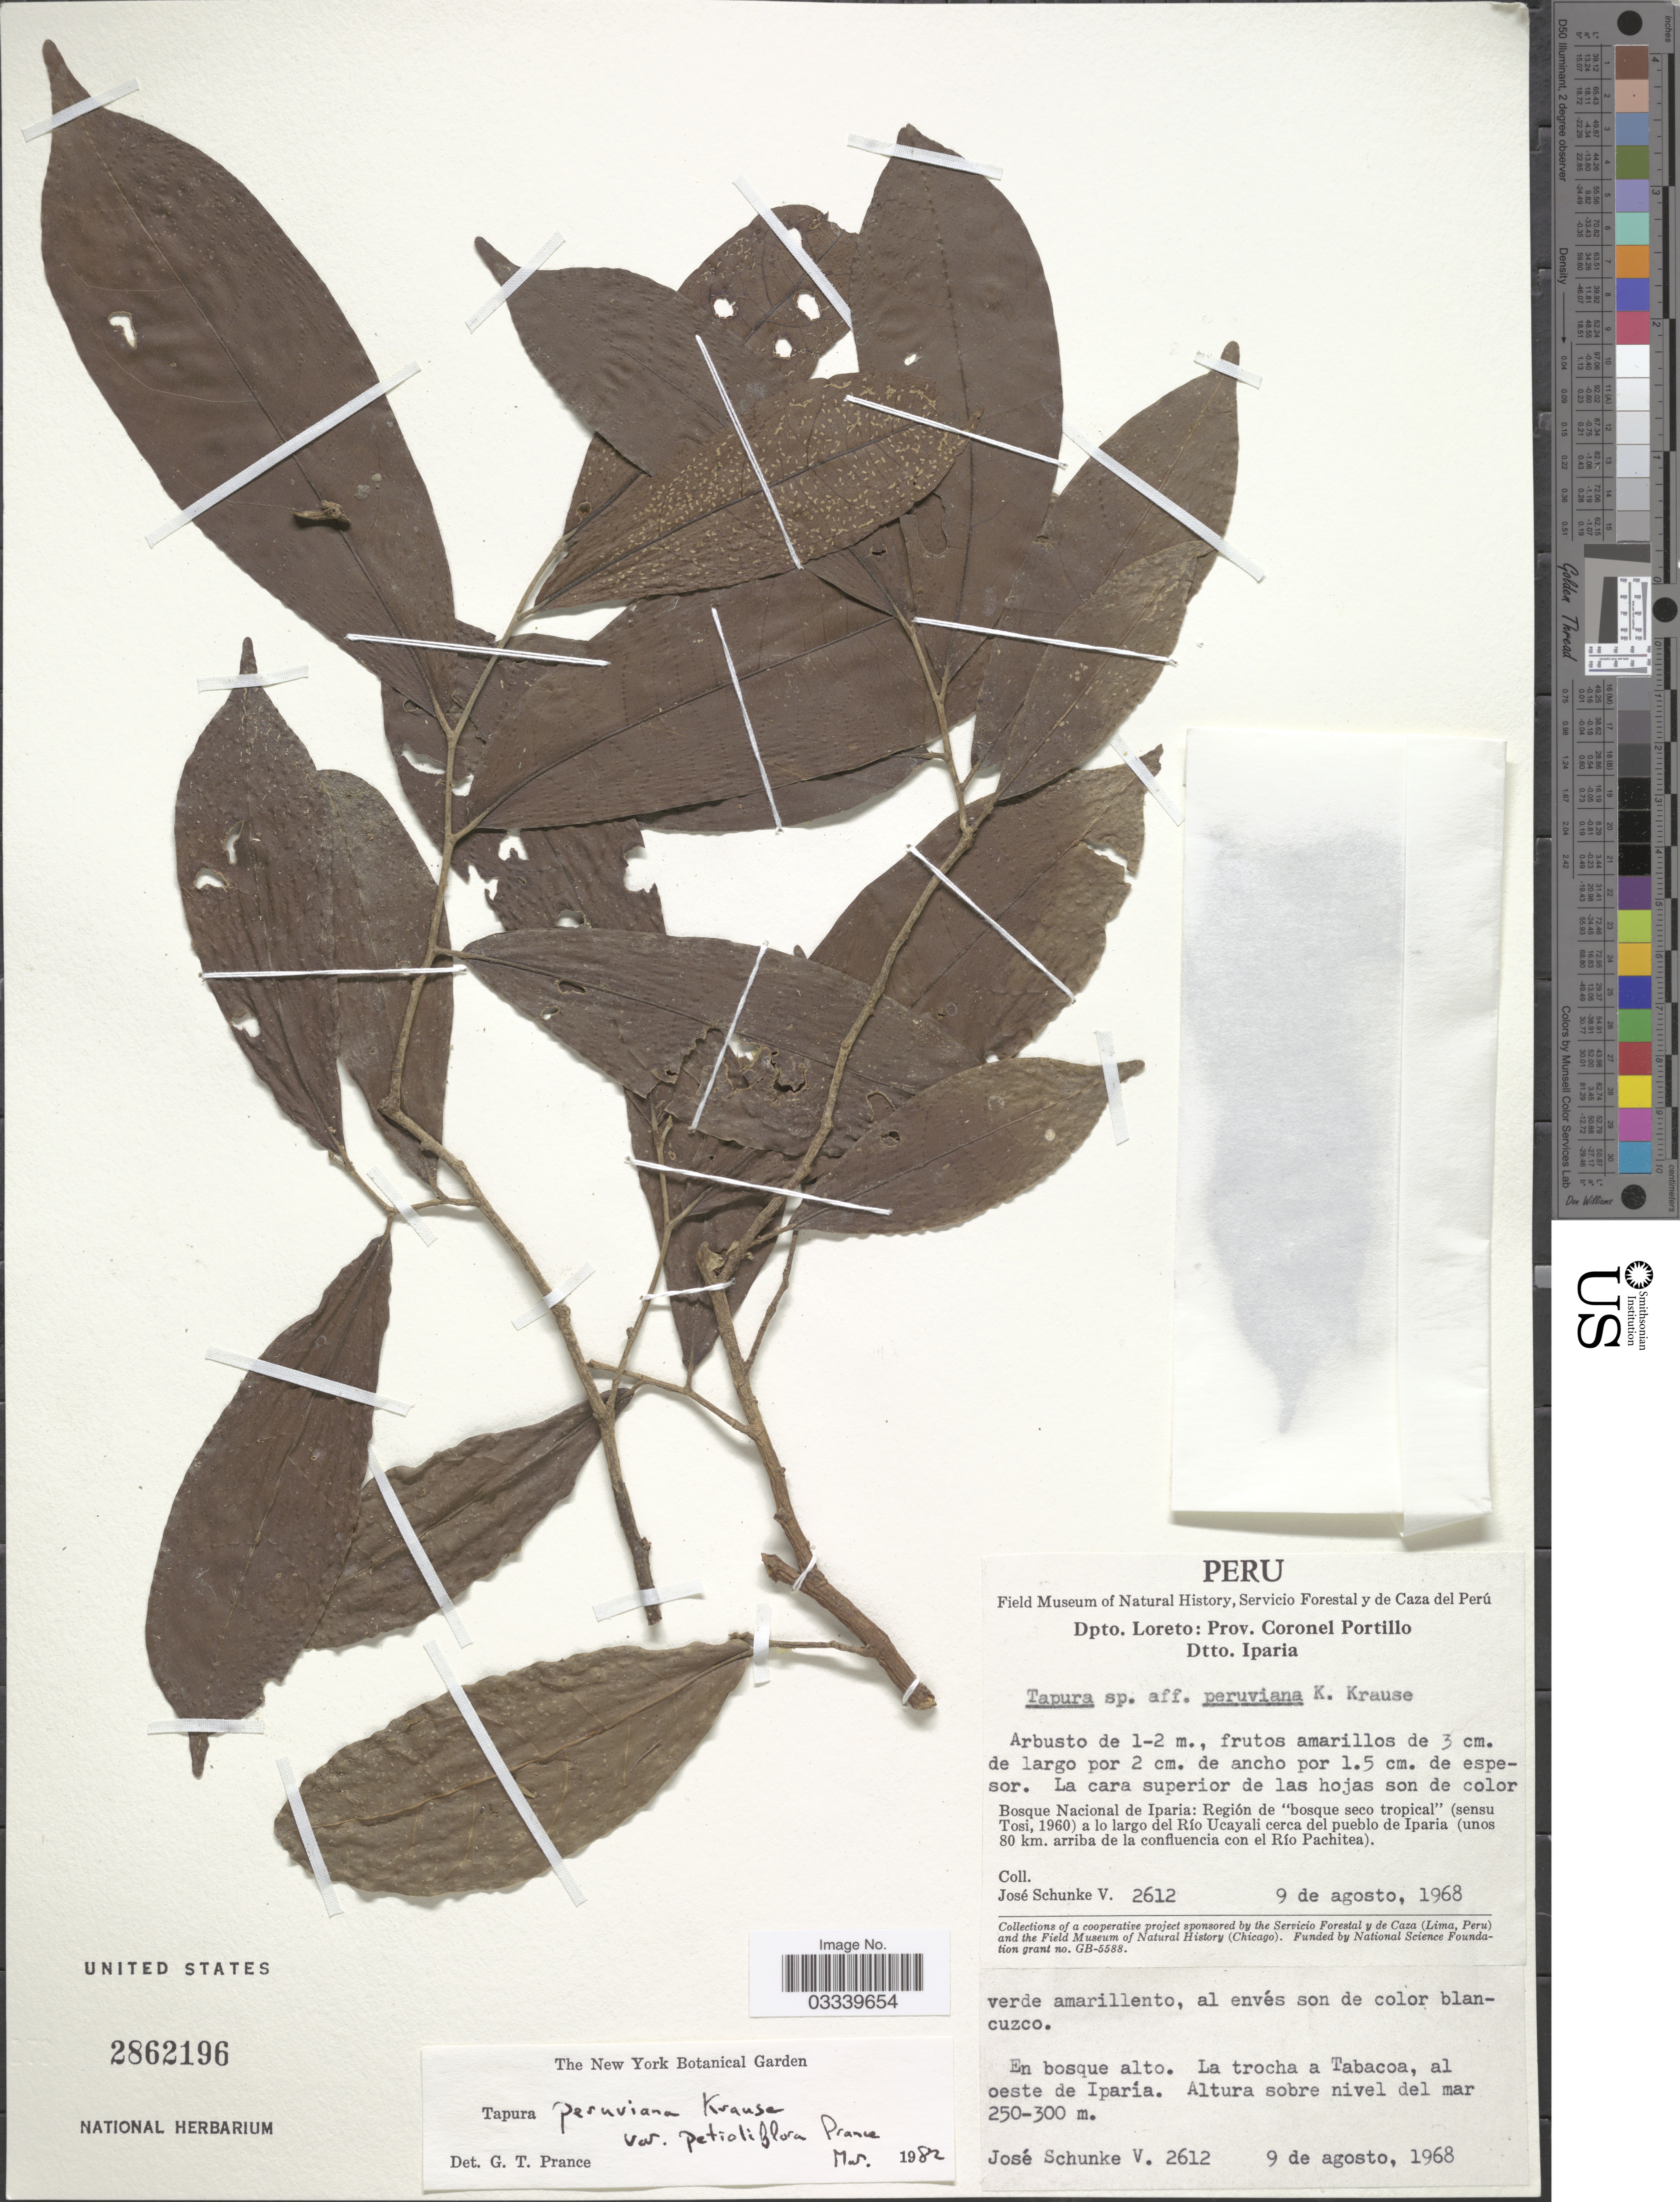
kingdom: Plantae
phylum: Tracheophyta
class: Magnoliopsida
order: Malpighiales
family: Dichapetalaceae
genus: Tapura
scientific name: Tapura peruviana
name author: K. Krause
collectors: J. Schunke Vigo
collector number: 2612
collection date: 1968-08-09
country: Peru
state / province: Loreto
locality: Dpto. Loreto: Prov. Coronel Portillo Dtto. Iparia. Bosque Nacional de Iparia: Región de 'bosque seco tropical' (sensu Tosi, 1960) a lo largo del Río Ucayali cerca del pueblo de Iparia (unos 80 km. arriba de la confluencia con el Río Pachitea) La Trocha a Tabacoa, al oeste de Iparía.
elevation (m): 250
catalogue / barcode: US 2862196